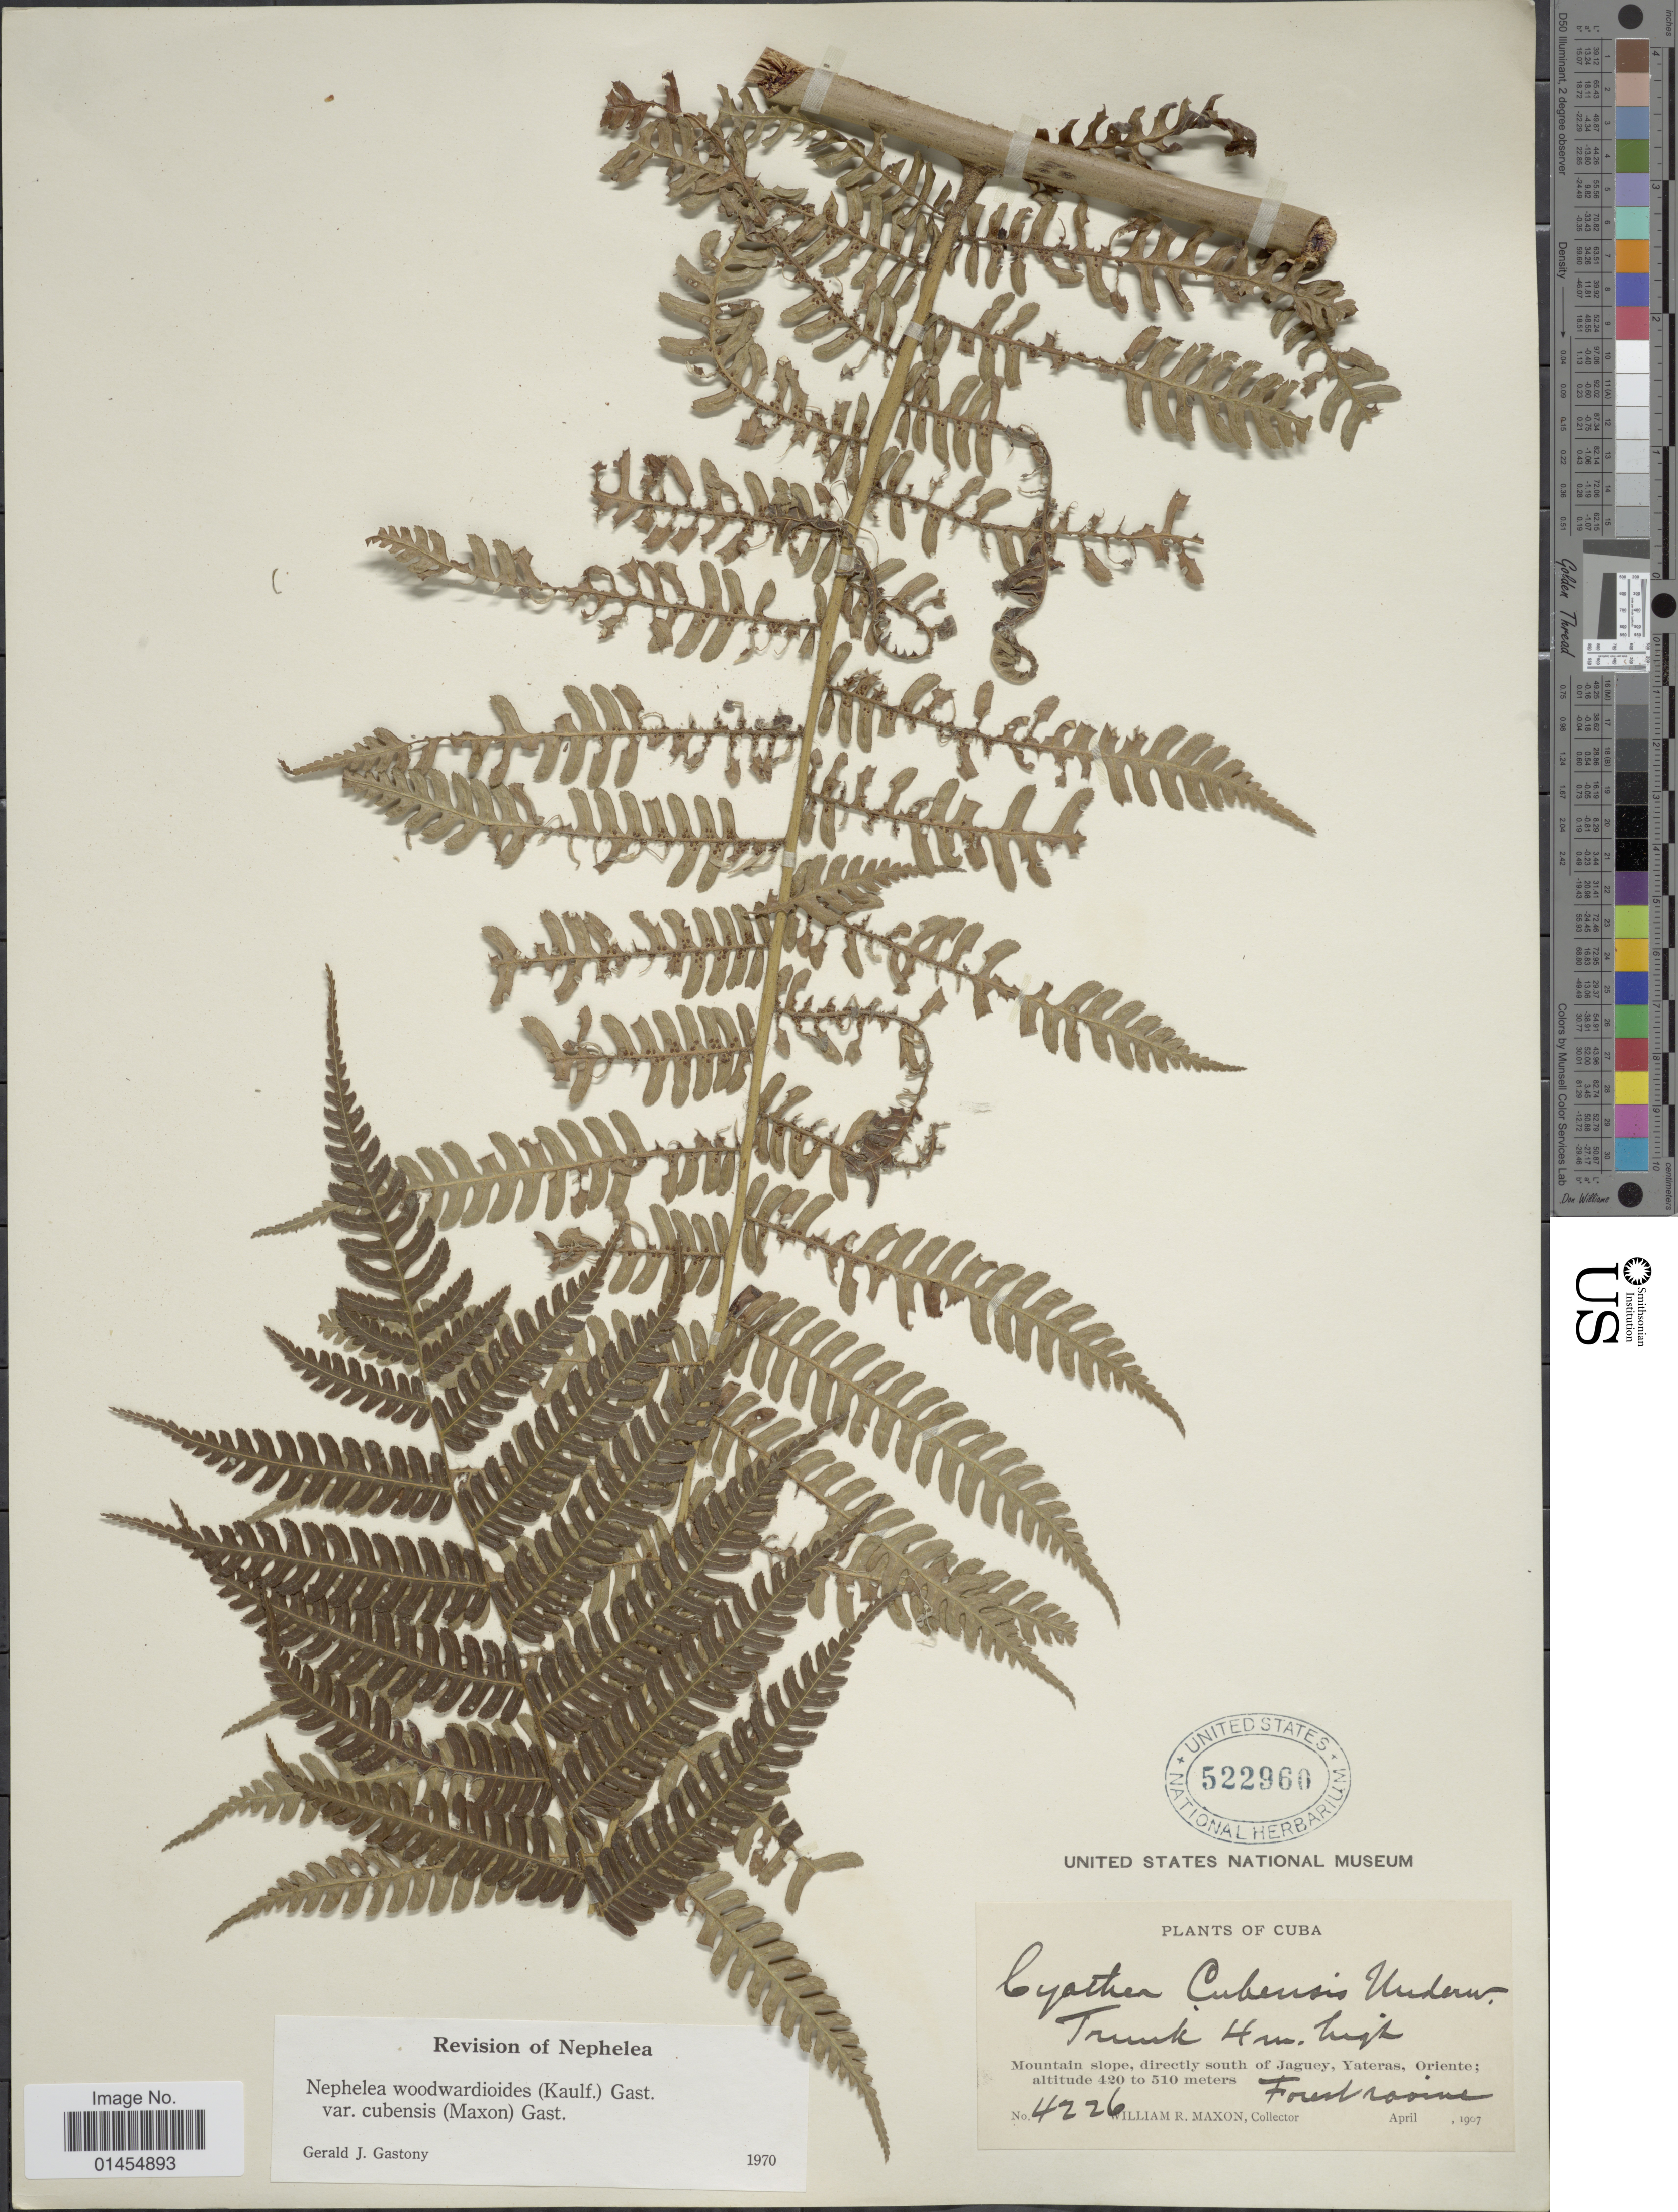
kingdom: Plantae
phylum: Tracheophyta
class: Polypodiopsida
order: Cyatheales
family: Cyatheaceae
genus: Alsophila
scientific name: Alsophila woodwardioides var. cubensis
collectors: W. R. Maxon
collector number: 4226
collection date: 1907-04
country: Cuba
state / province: Oriente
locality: Mountain slope, directly south of Jaguey, Yateras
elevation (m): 420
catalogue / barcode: US 522960